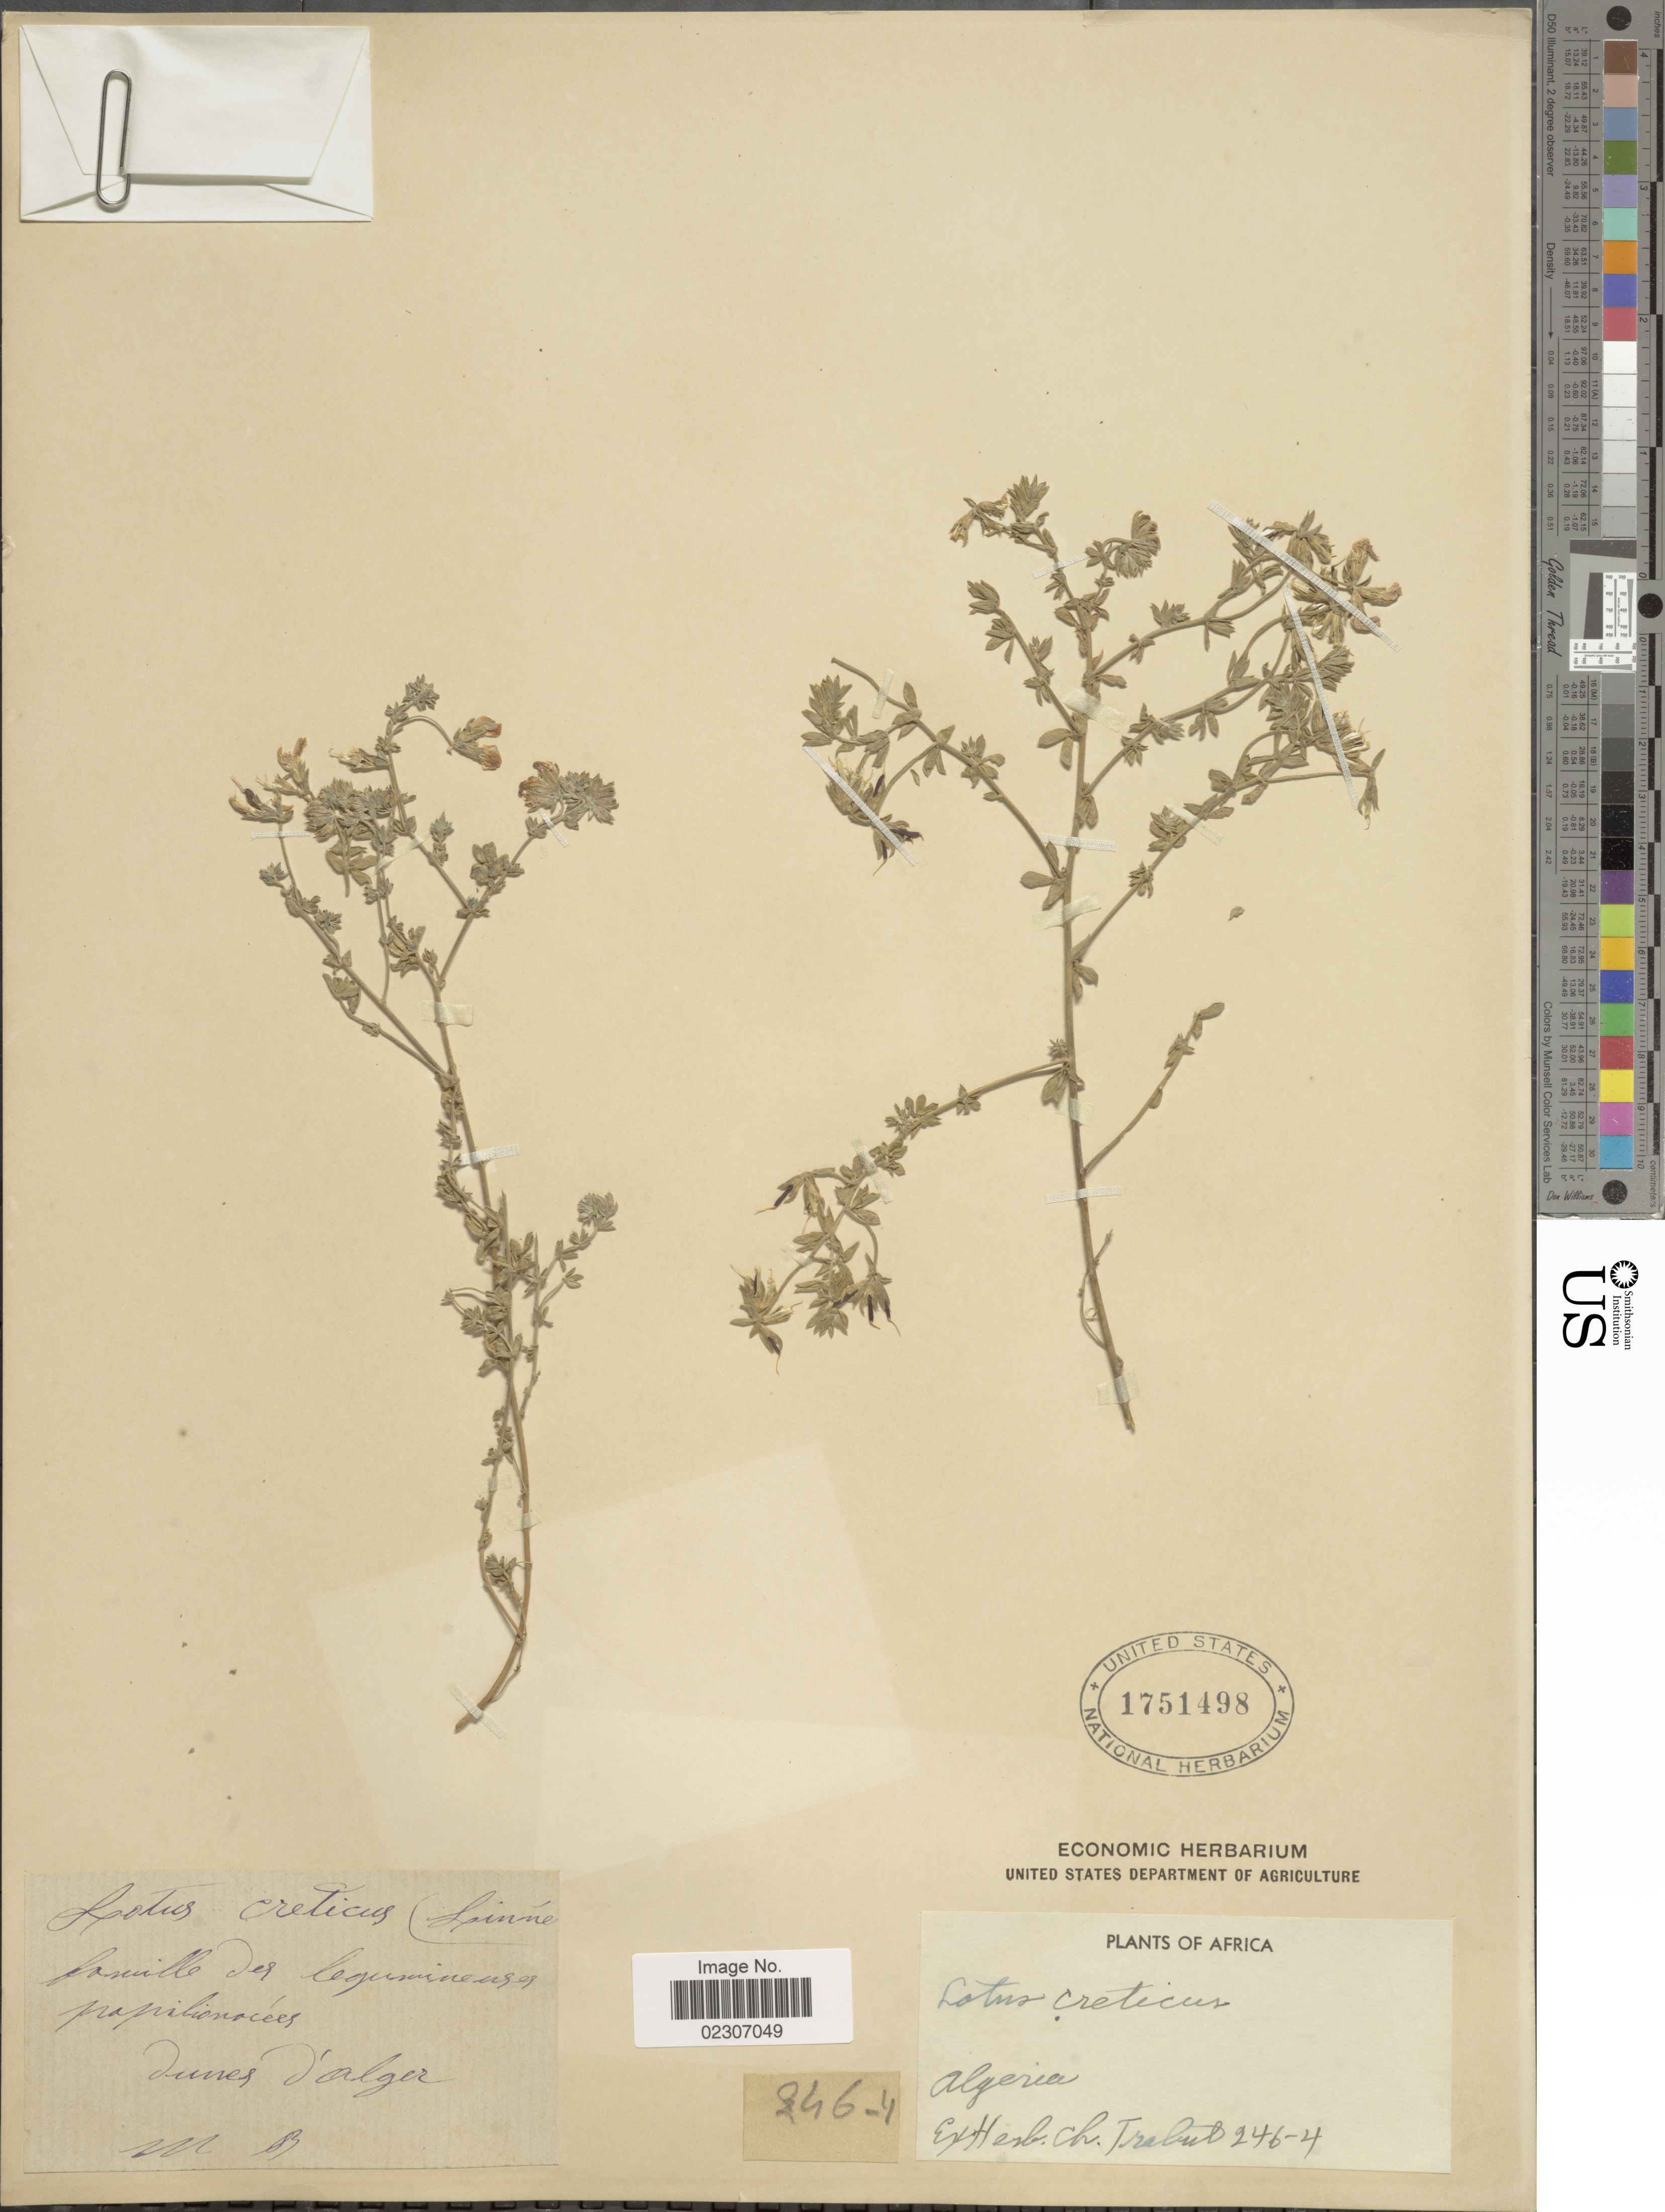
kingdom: Plantae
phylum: Tracheophyta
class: Magnoliopsida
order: Fabales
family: Fabaceae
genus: Lotus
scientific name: Lotus creticus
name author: L.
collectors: Ex herb. Ch. Trabut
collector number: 246-4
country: Algeria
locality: Dunes d'alger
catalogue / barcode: US 1751498